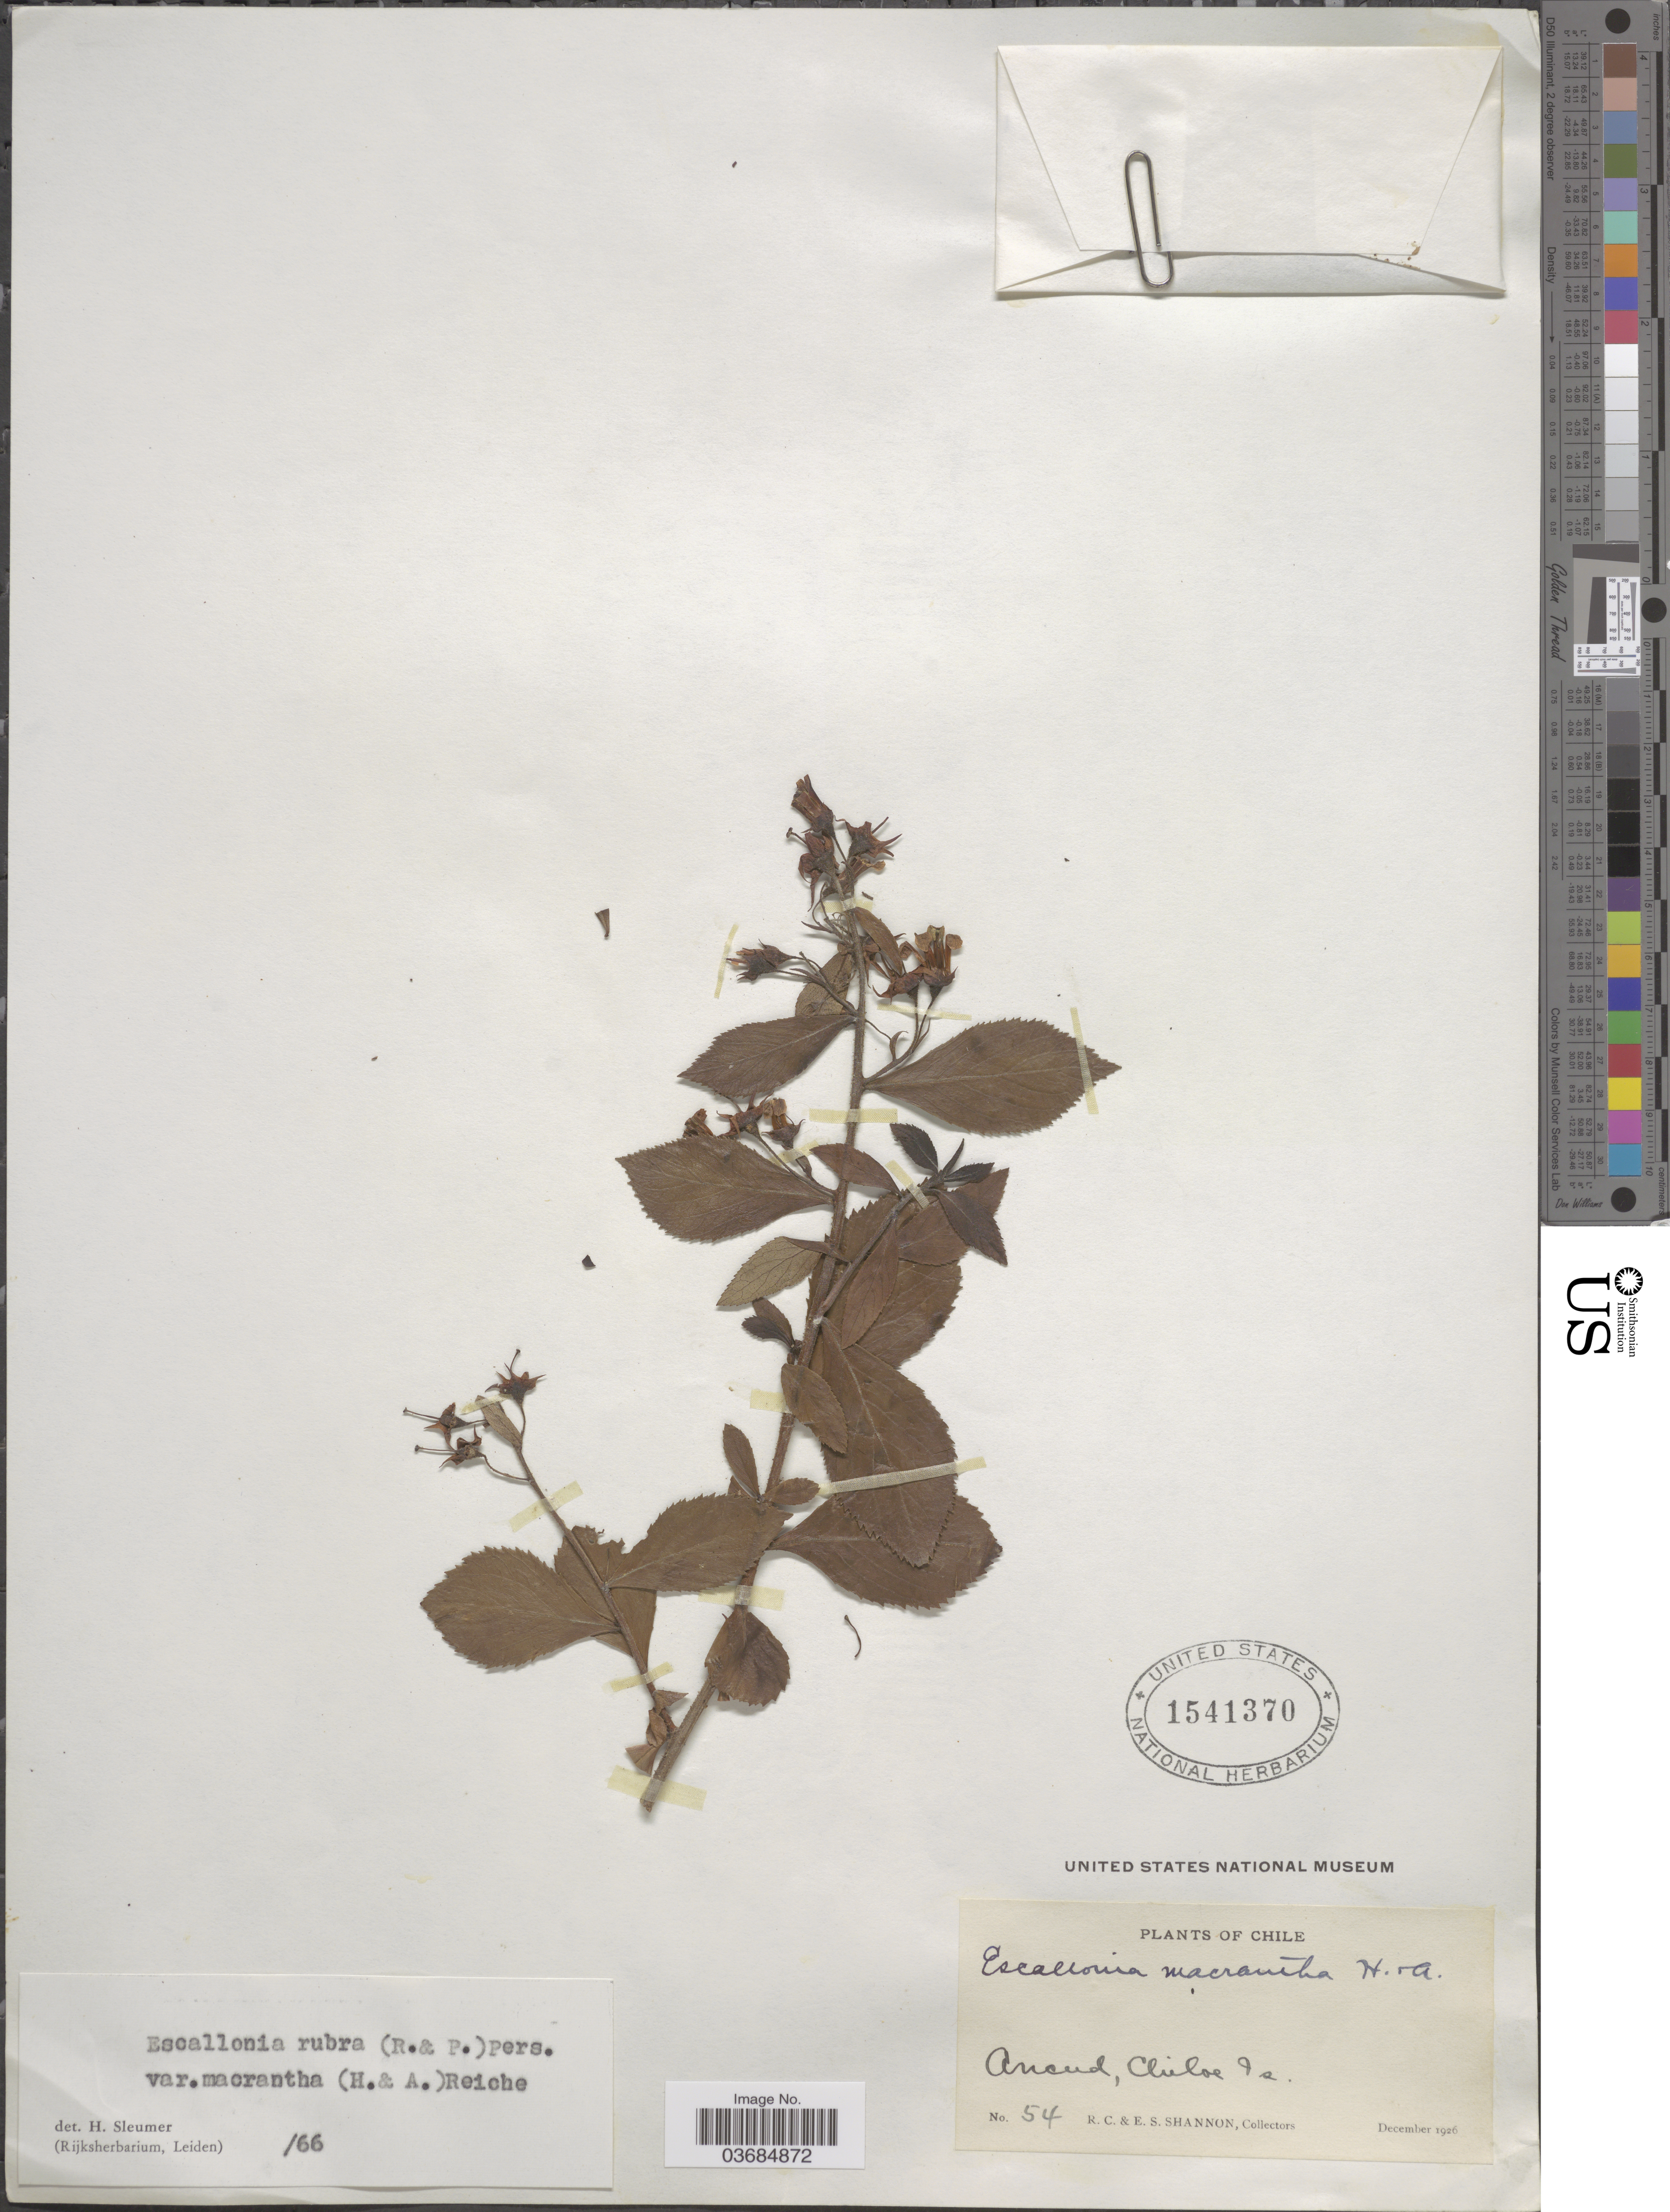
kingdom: Plantae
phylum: Tracheophyta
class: Magnoliopsida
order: Escalloniales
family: Escalloniaceae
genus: Escallonia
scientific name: Escallonia rubra var. macrantha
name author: (Hook. & Arn.) Reiche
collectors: R. Shannon & E. Shannon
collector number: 54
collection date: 1926-12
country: Chile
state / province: Arica y Parinacota (XV)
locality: Ancud, Chiloe Is.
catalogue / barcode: US 1541370